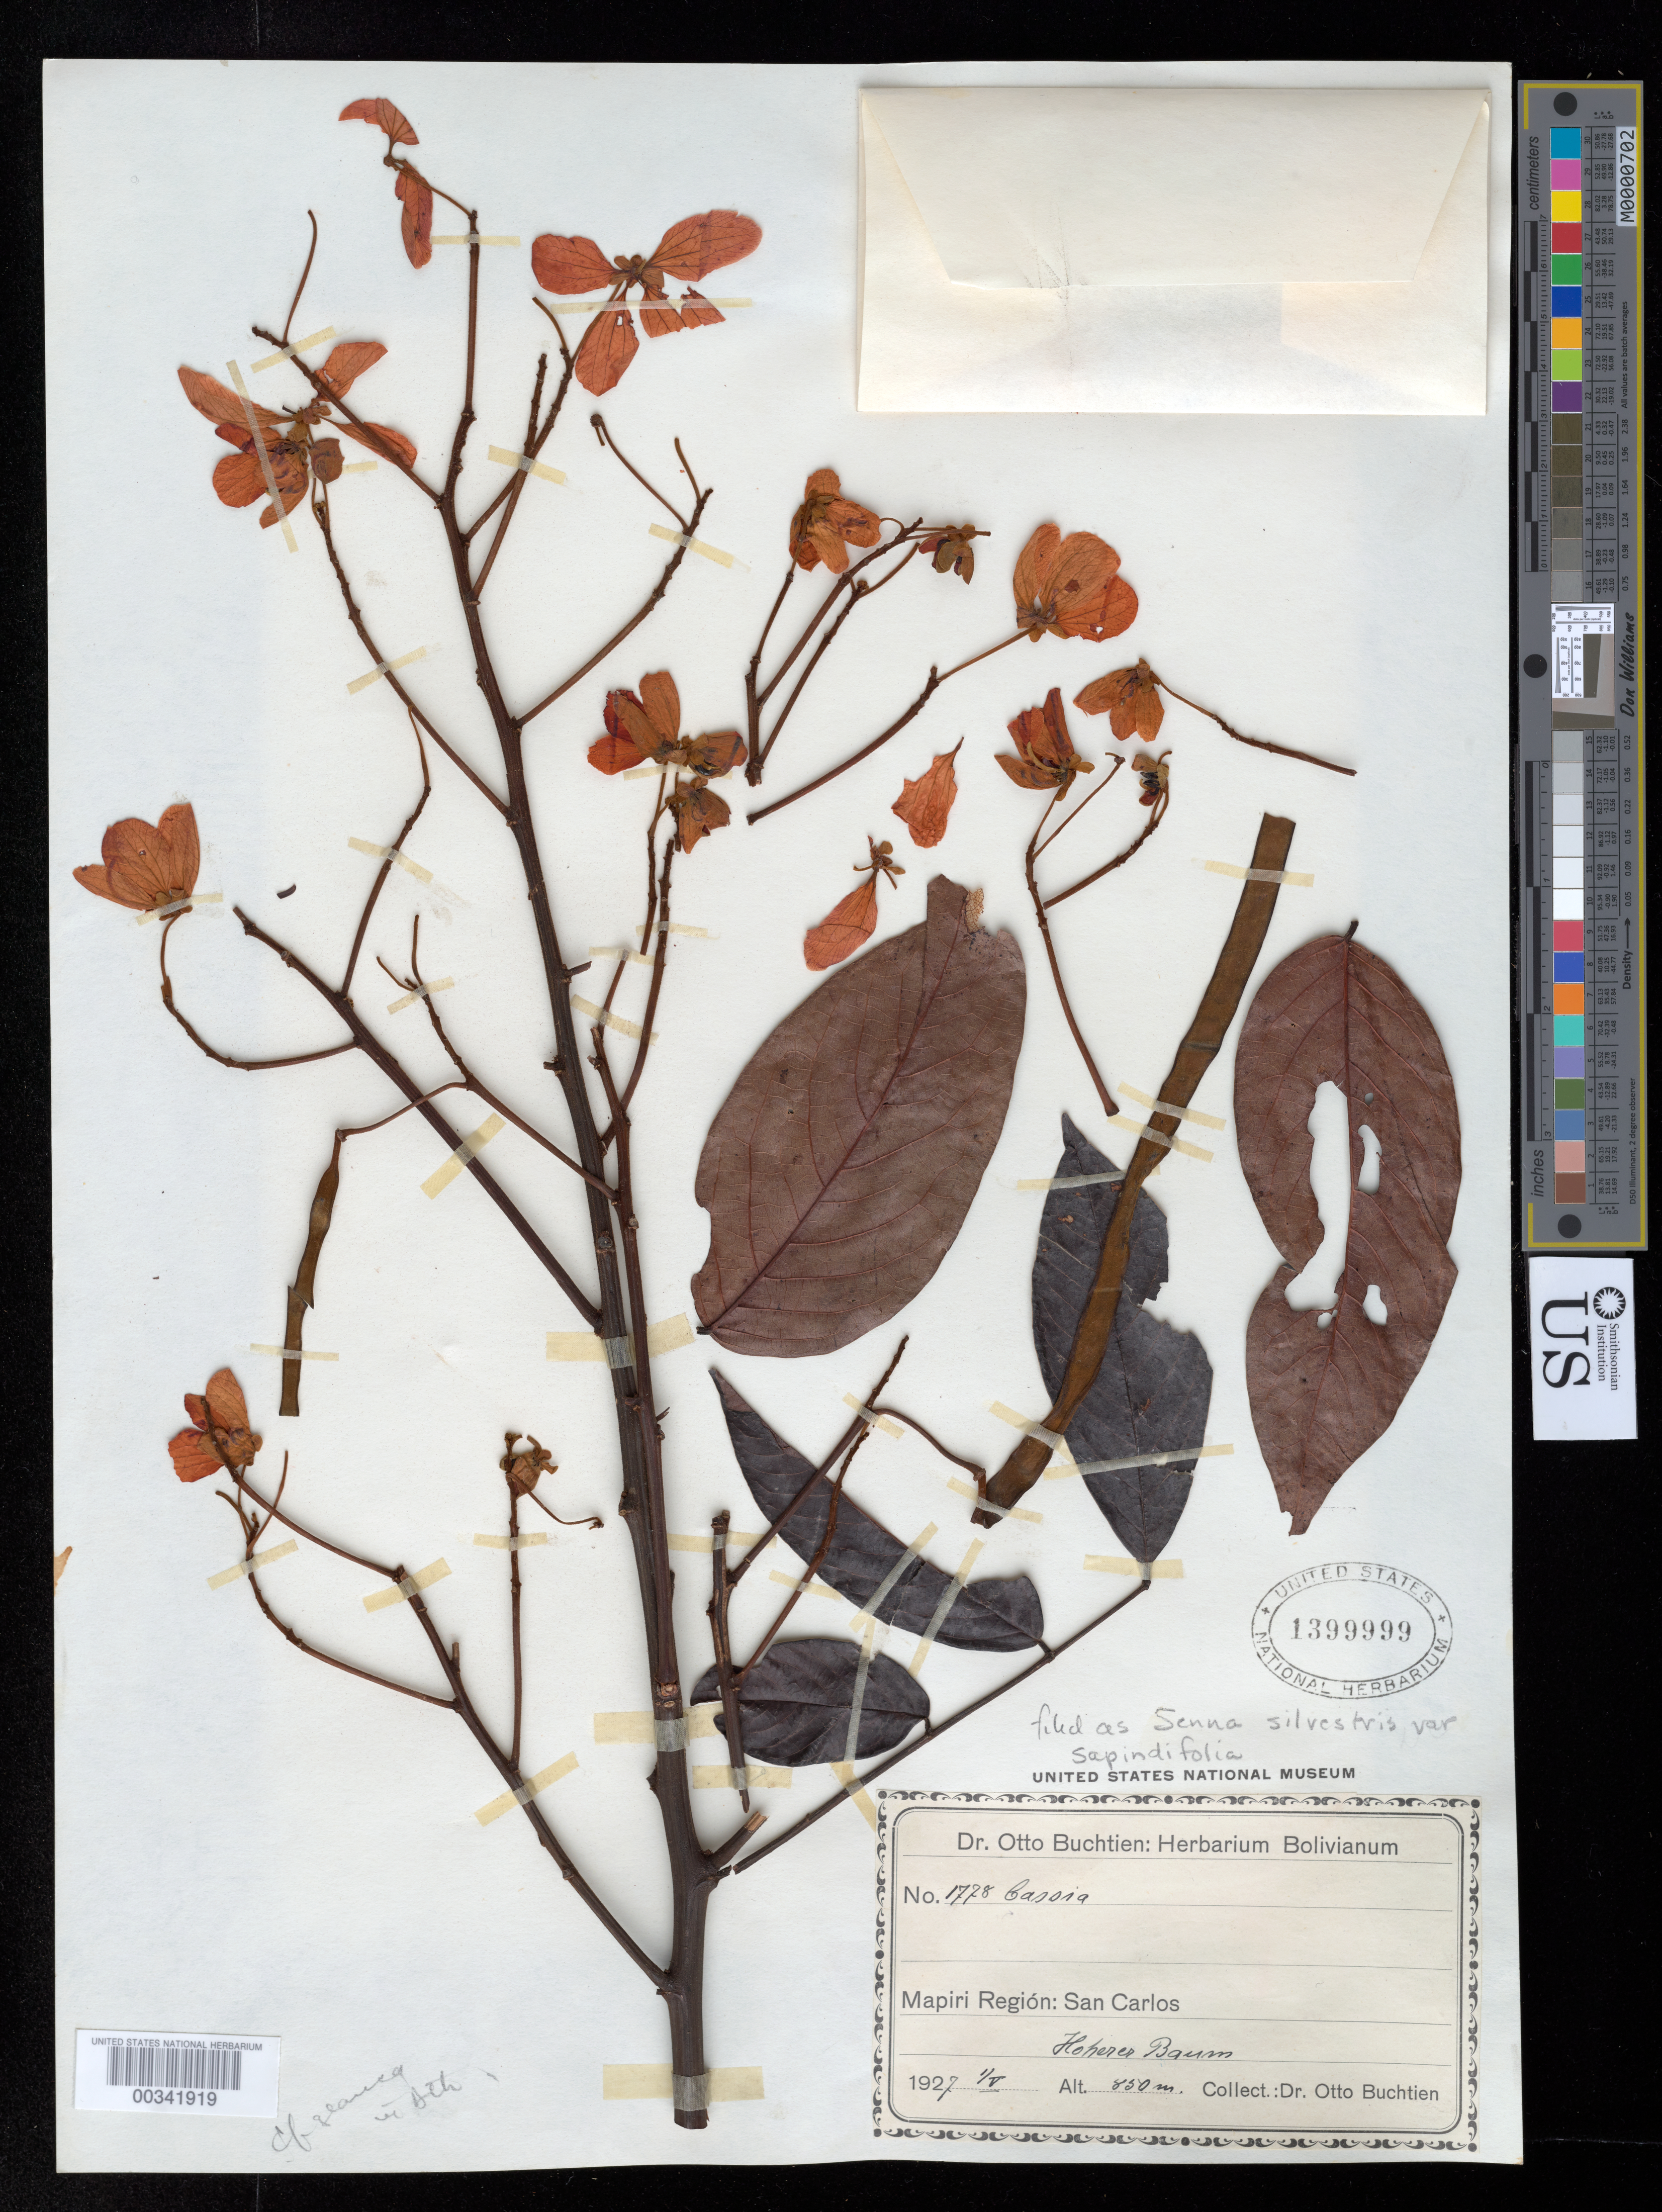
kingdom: Plantae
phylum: Tracheophyta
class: Magnoliopsida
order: Fabales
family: Fabaceae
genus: Senna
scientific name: Senna sp.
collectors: O. Buchtien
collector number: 1778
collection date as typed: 01 May 1927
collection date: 1927-05-01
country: Bolivia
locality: Mapiri region: San Carlos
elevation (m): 850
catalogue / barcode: US 1399999